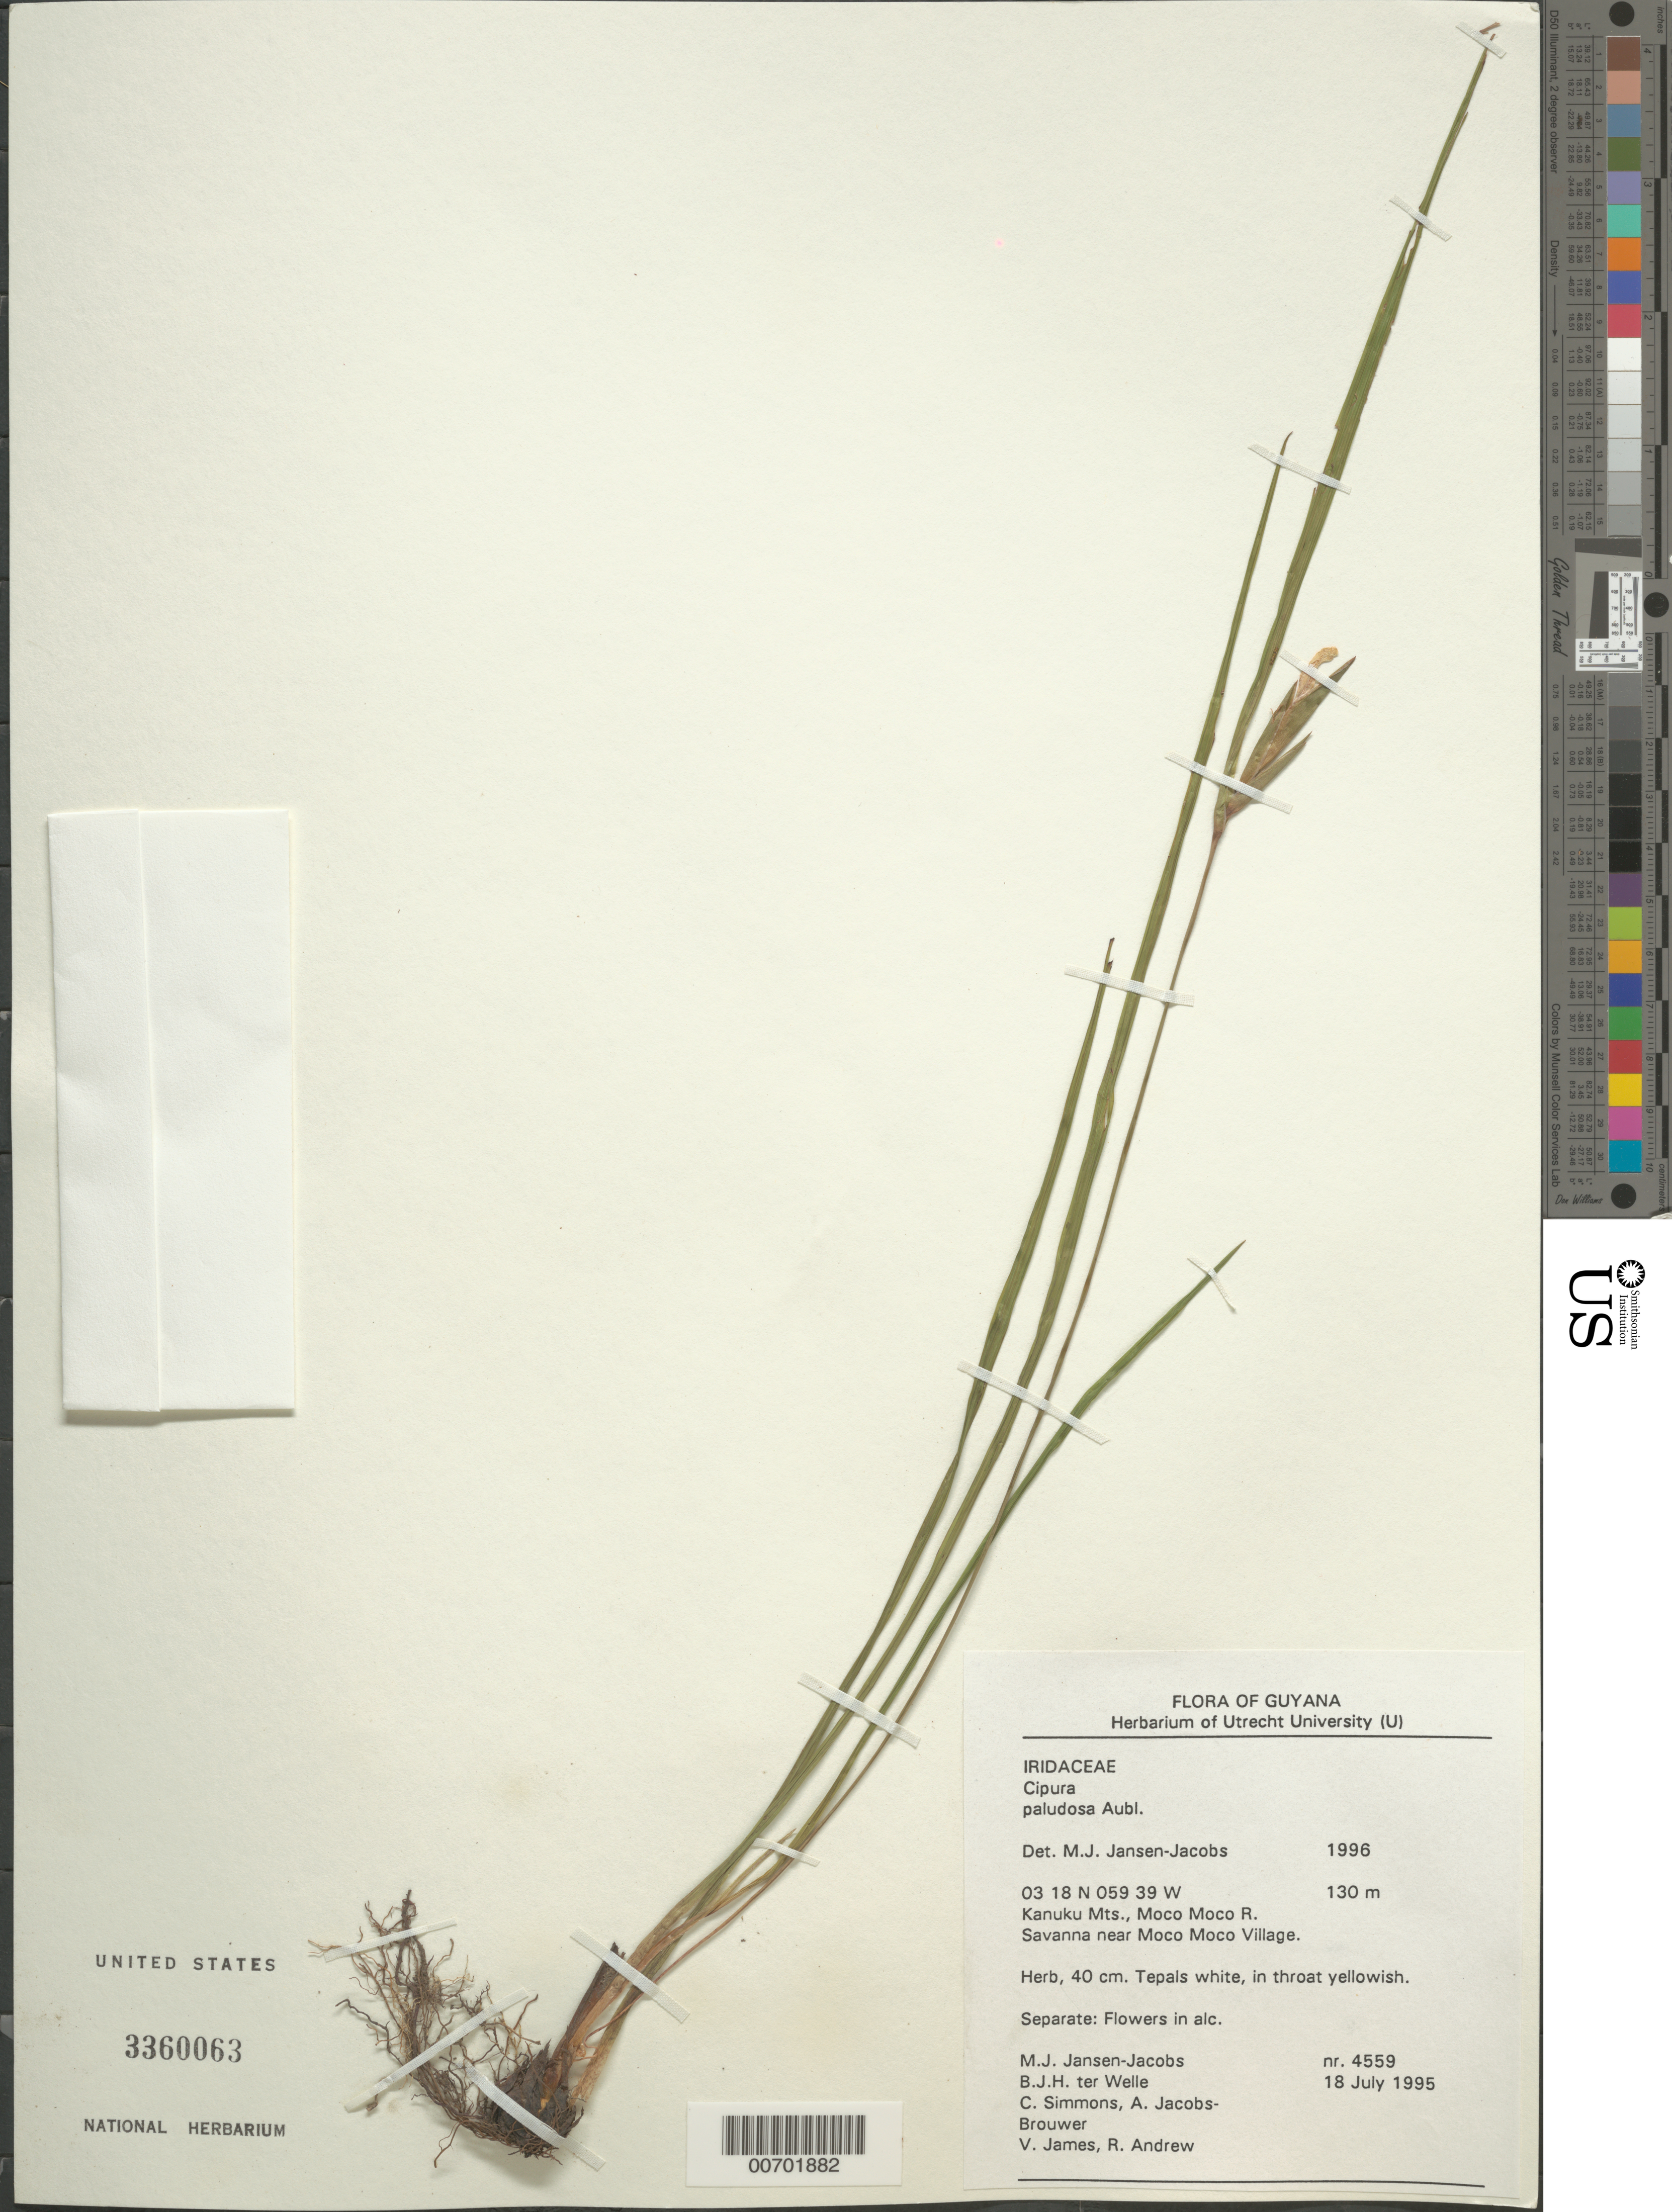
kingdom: Plantae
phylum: Tracheophyta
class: Liliopsida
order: Asparagales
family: Iridaceae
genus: Cipura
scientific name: Cipura paludosa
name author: Aubl.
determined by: Jansen-Jacobs, M. J., (U), Nationaal Herbarium Nederland, Utrecht University branch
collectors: M. J. Jansen-Jacobs, B. Welle, C. Simmons, A. Jacobs-Brouwer, V. James & R. Andrew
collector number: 4559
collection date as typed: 18-Jul-95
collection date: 1995-07-18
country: Guyana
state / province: U. Takutu-U. Essequibo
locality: Moco Moco River, Kanuku Mts.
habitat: Savanna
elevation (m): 130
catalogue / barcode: US 3360063